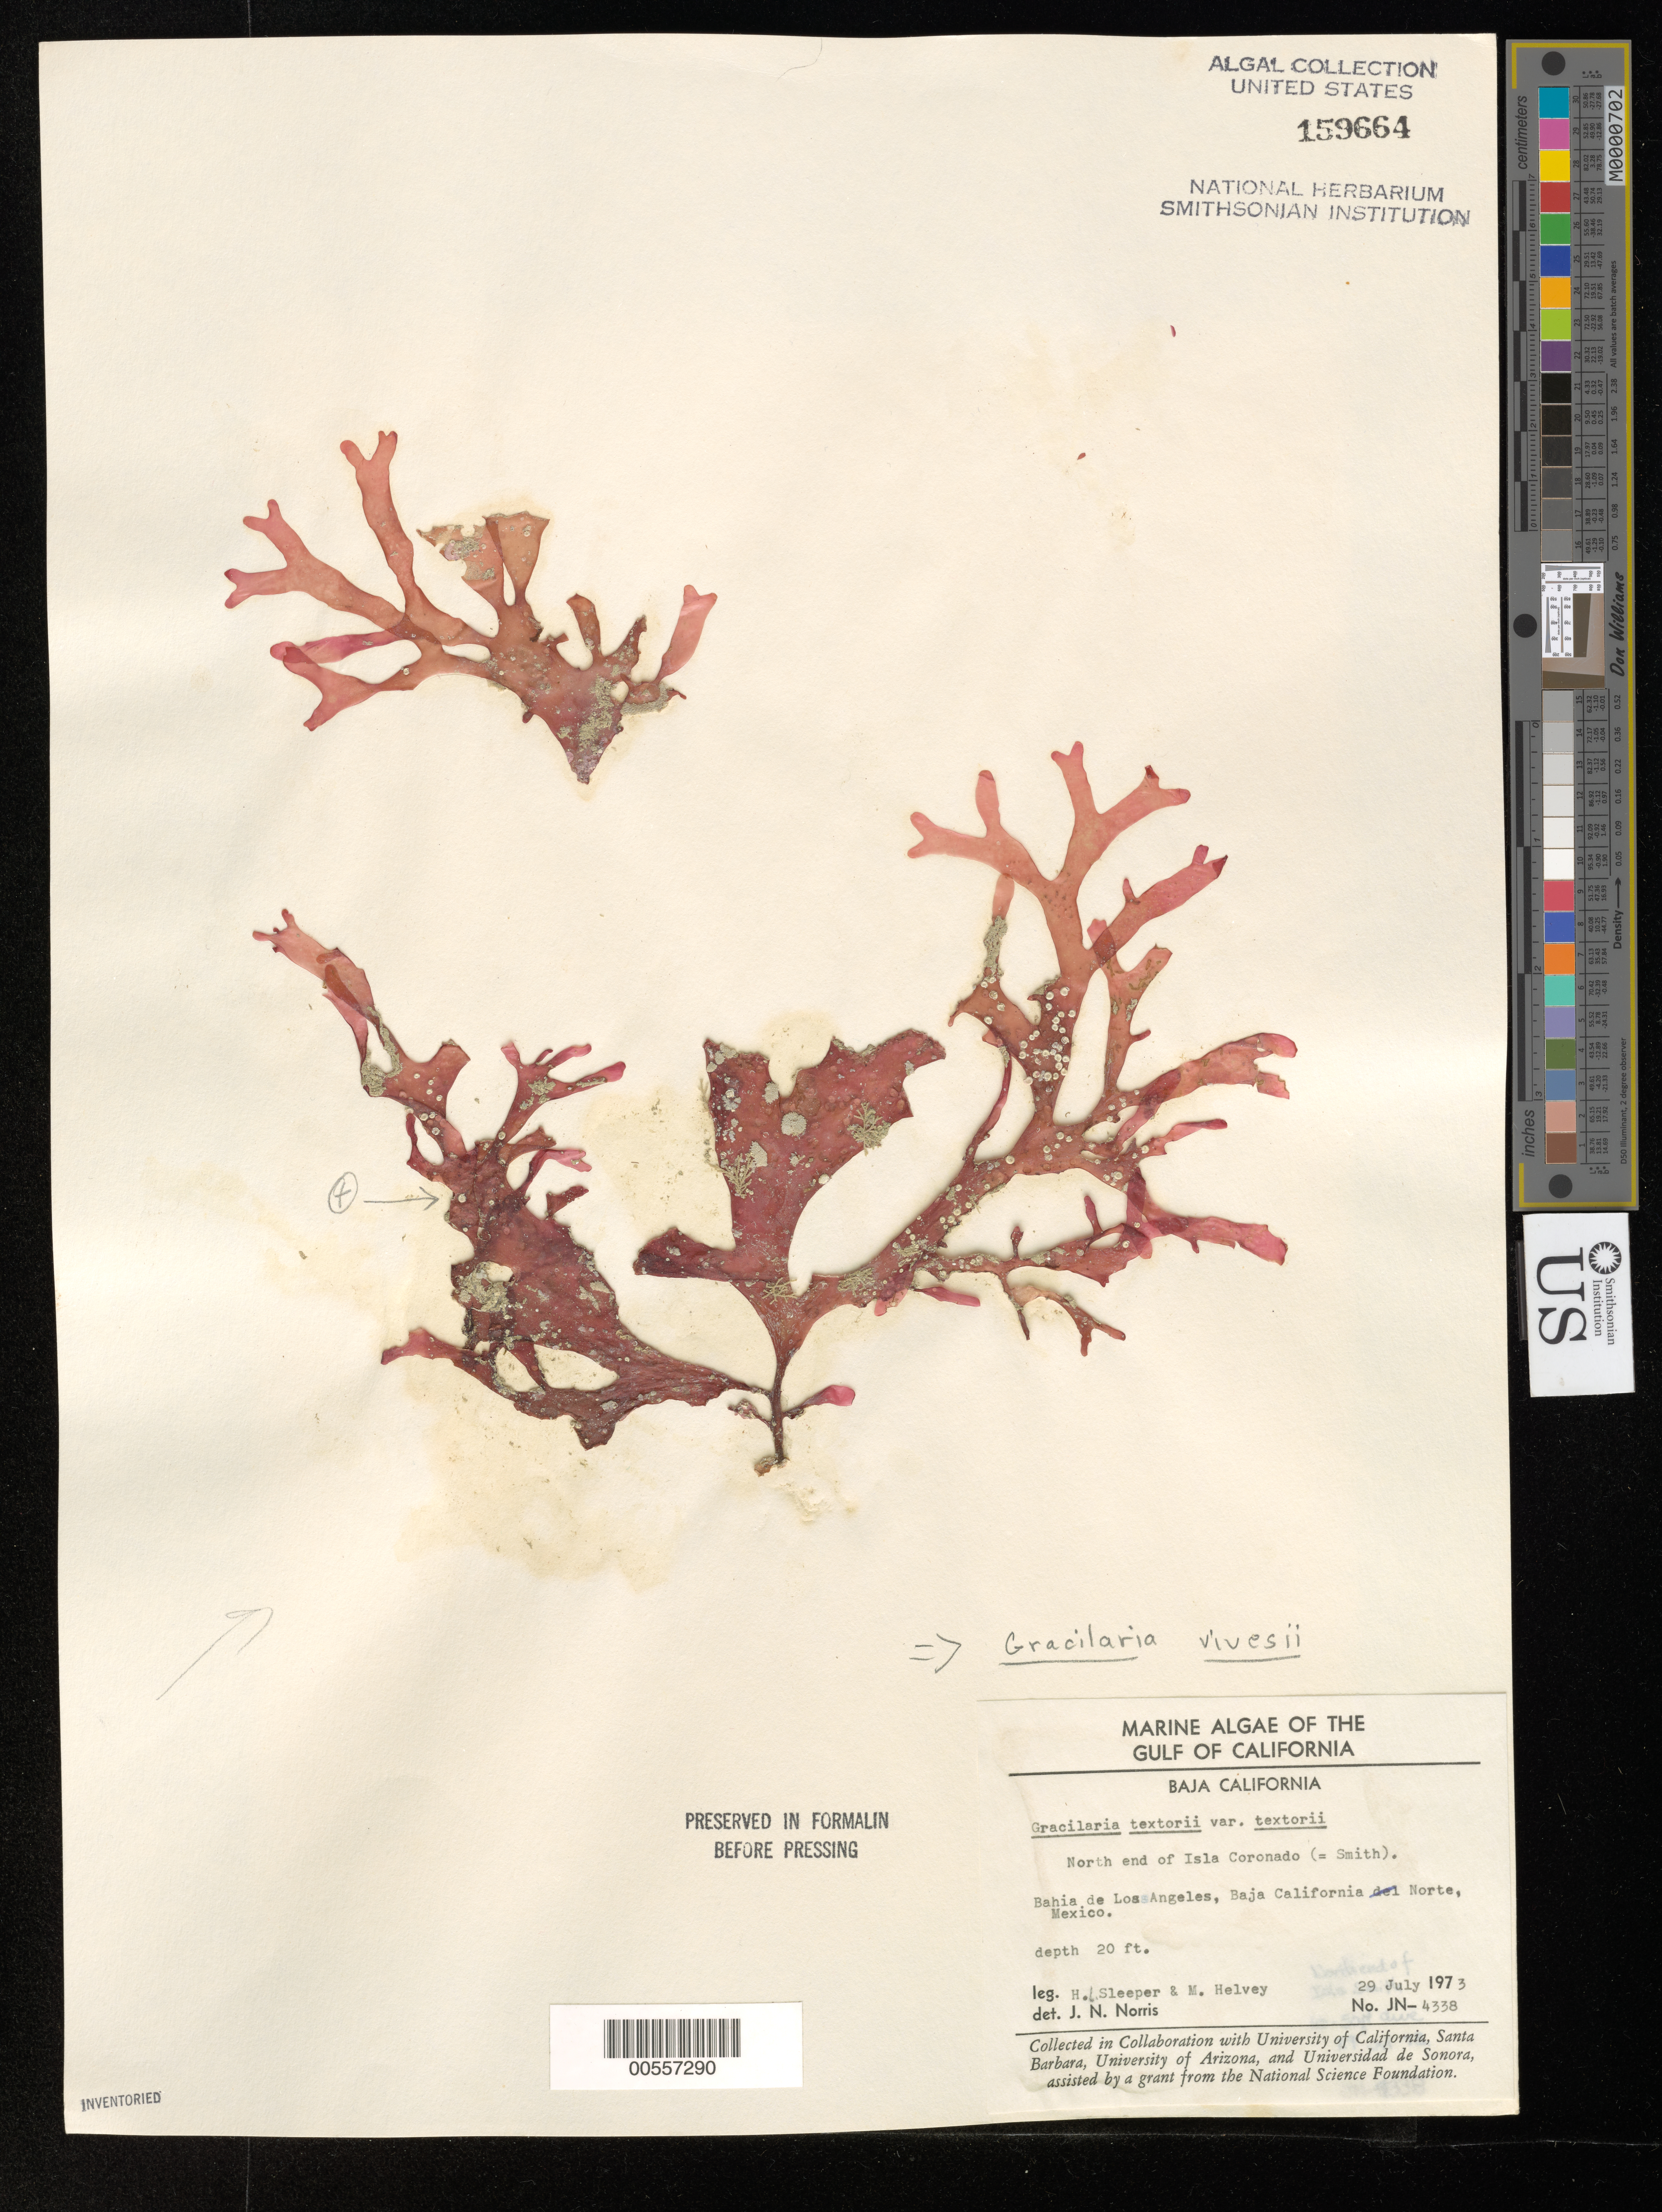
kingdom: Plantae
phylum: Rhodophyta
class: Florideophyceae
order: Gracilariales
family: Gracilariaceae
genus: Gracilaria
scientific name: Gracilaria vivesii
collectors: H. Sleeper & M. Helvey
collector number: JN-4338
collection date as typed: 29 Jul 1973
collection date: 1973-07-29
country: Mexico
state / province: Baja California Norte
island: Isla Coronado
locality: Bahia de los Angeles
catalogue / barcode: US 159664